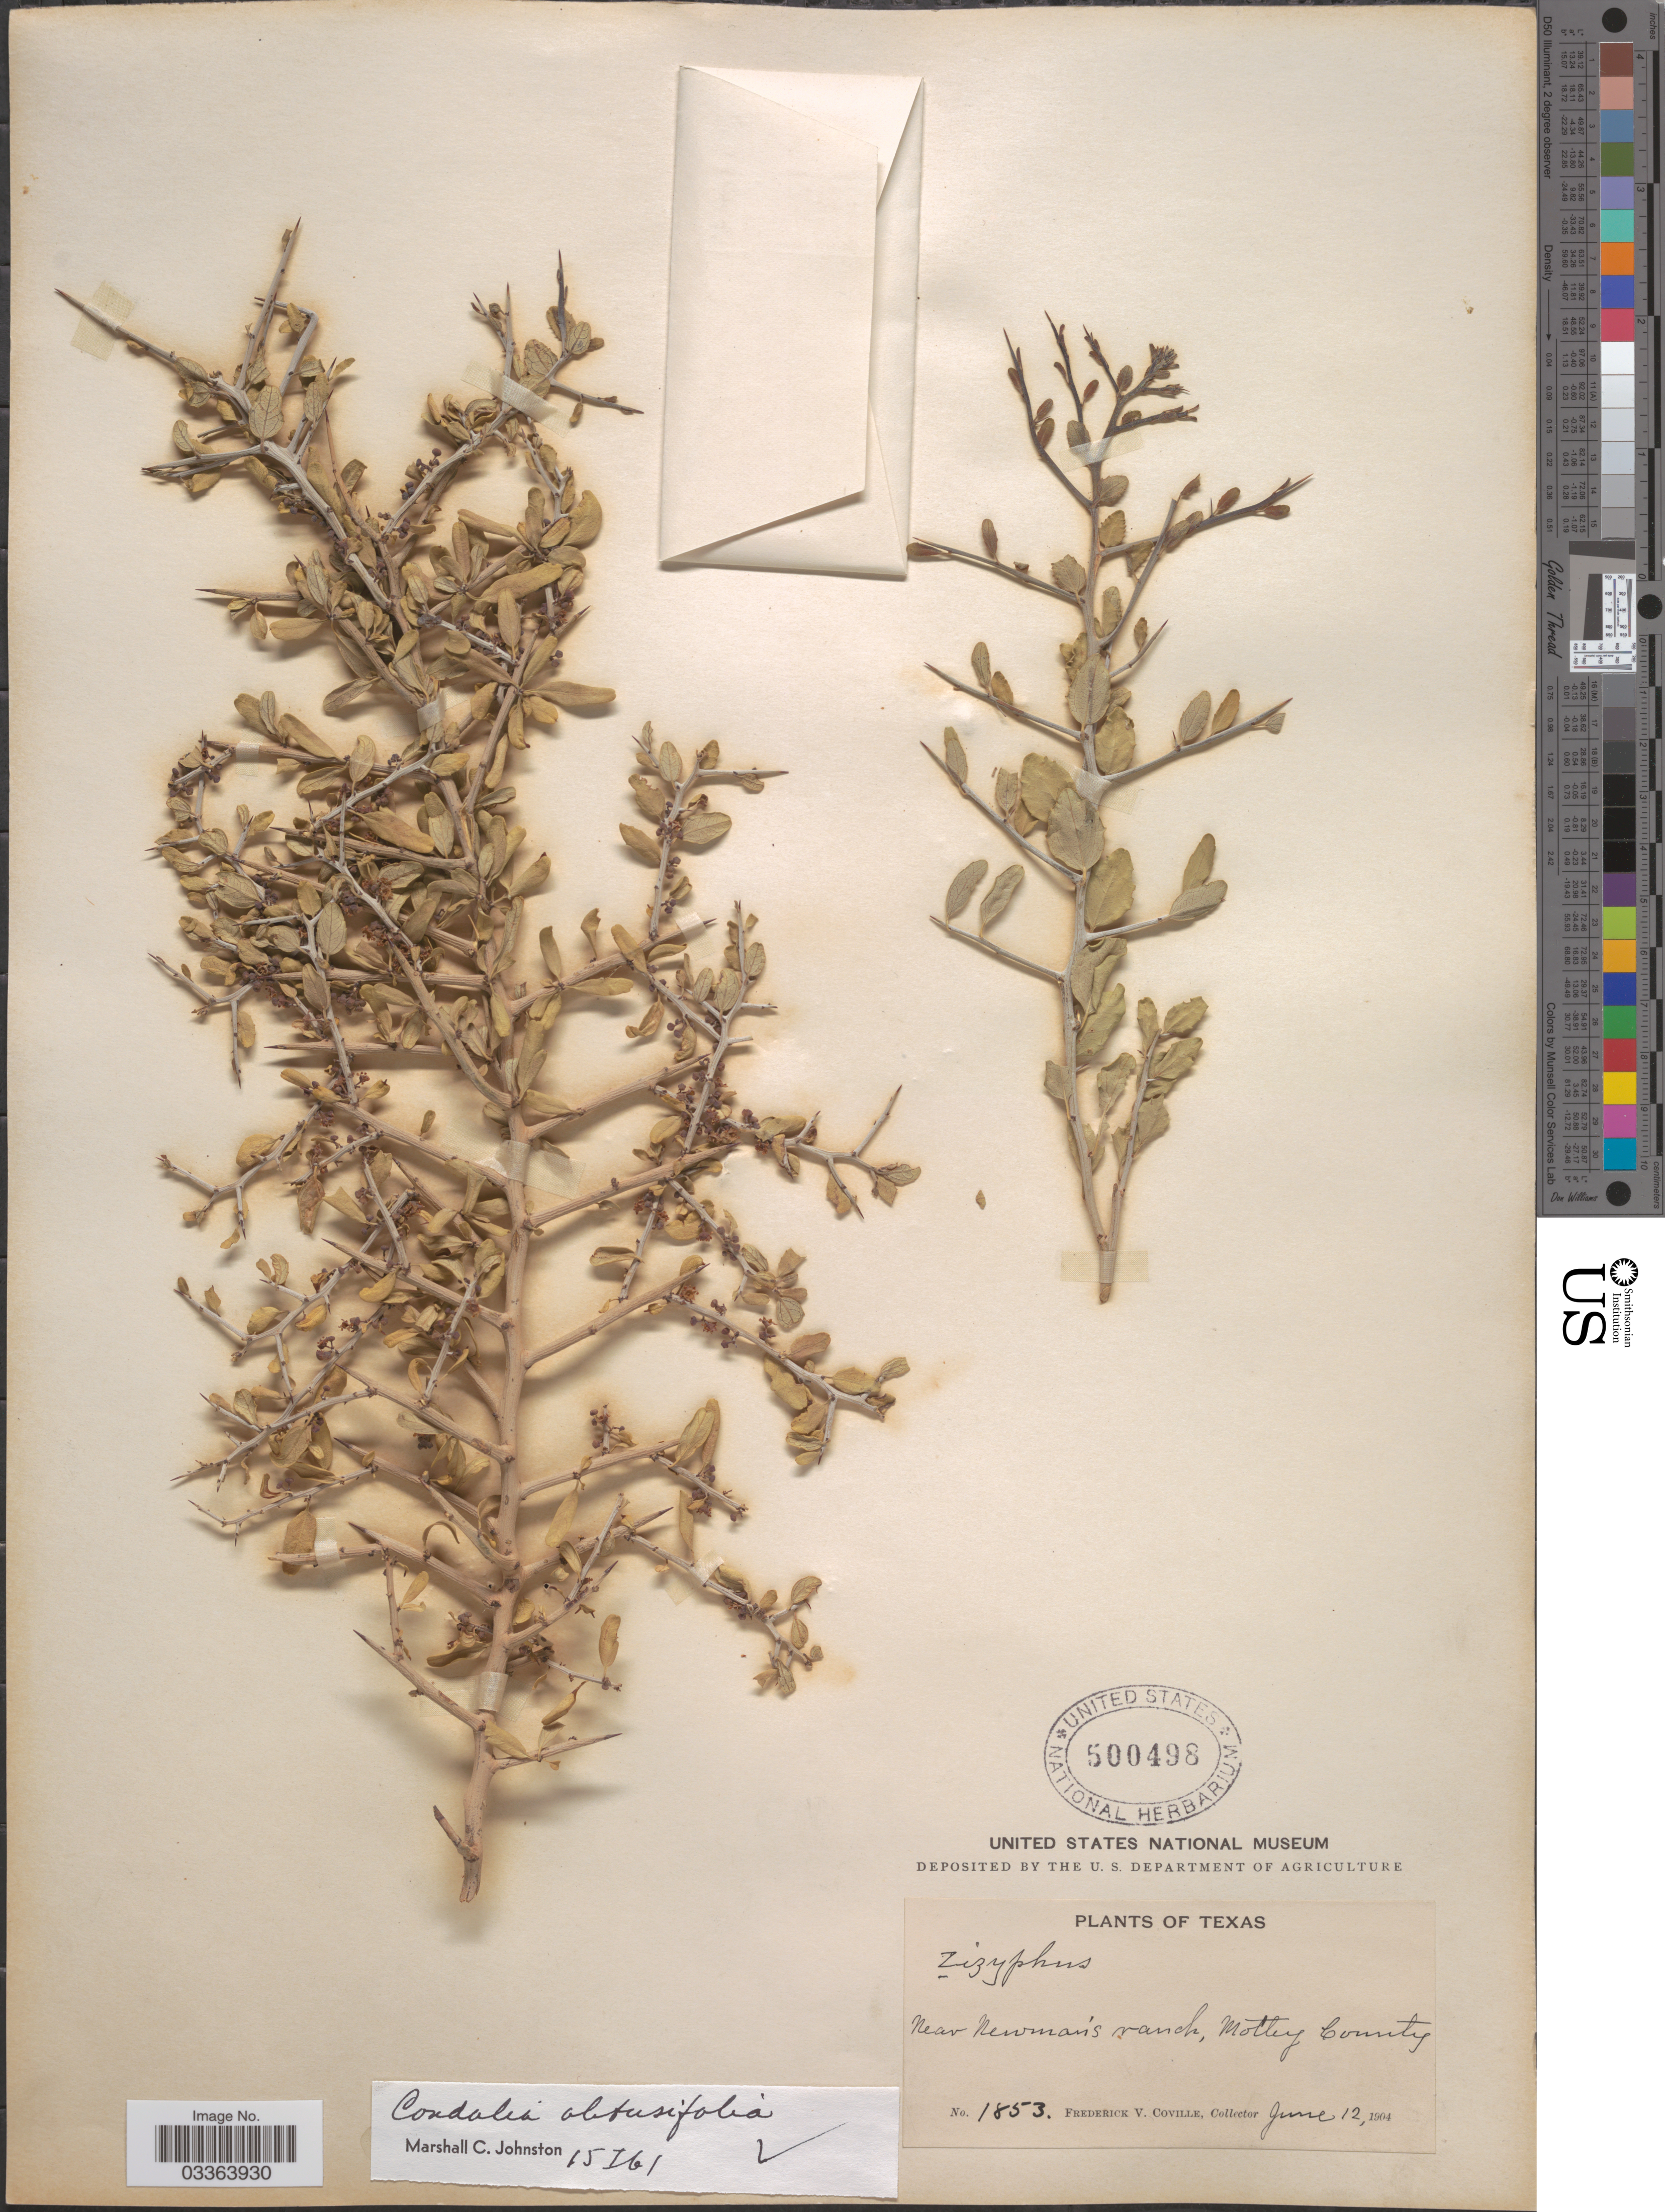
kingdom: Plantae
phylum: Tracheophyta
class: Magnoliopsida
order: Rosales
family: Rhamnaceae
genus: Sarcomphalus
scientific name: Sarcomphalus obtusifolius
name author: (Hook. ex Torr. & A. Gray) Hauenschild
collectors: F. V. Coville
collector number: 1853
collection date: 1904-06-12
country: United States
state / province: Texas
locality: Near Newman's ranch, Motley County.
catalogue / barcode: US 500498